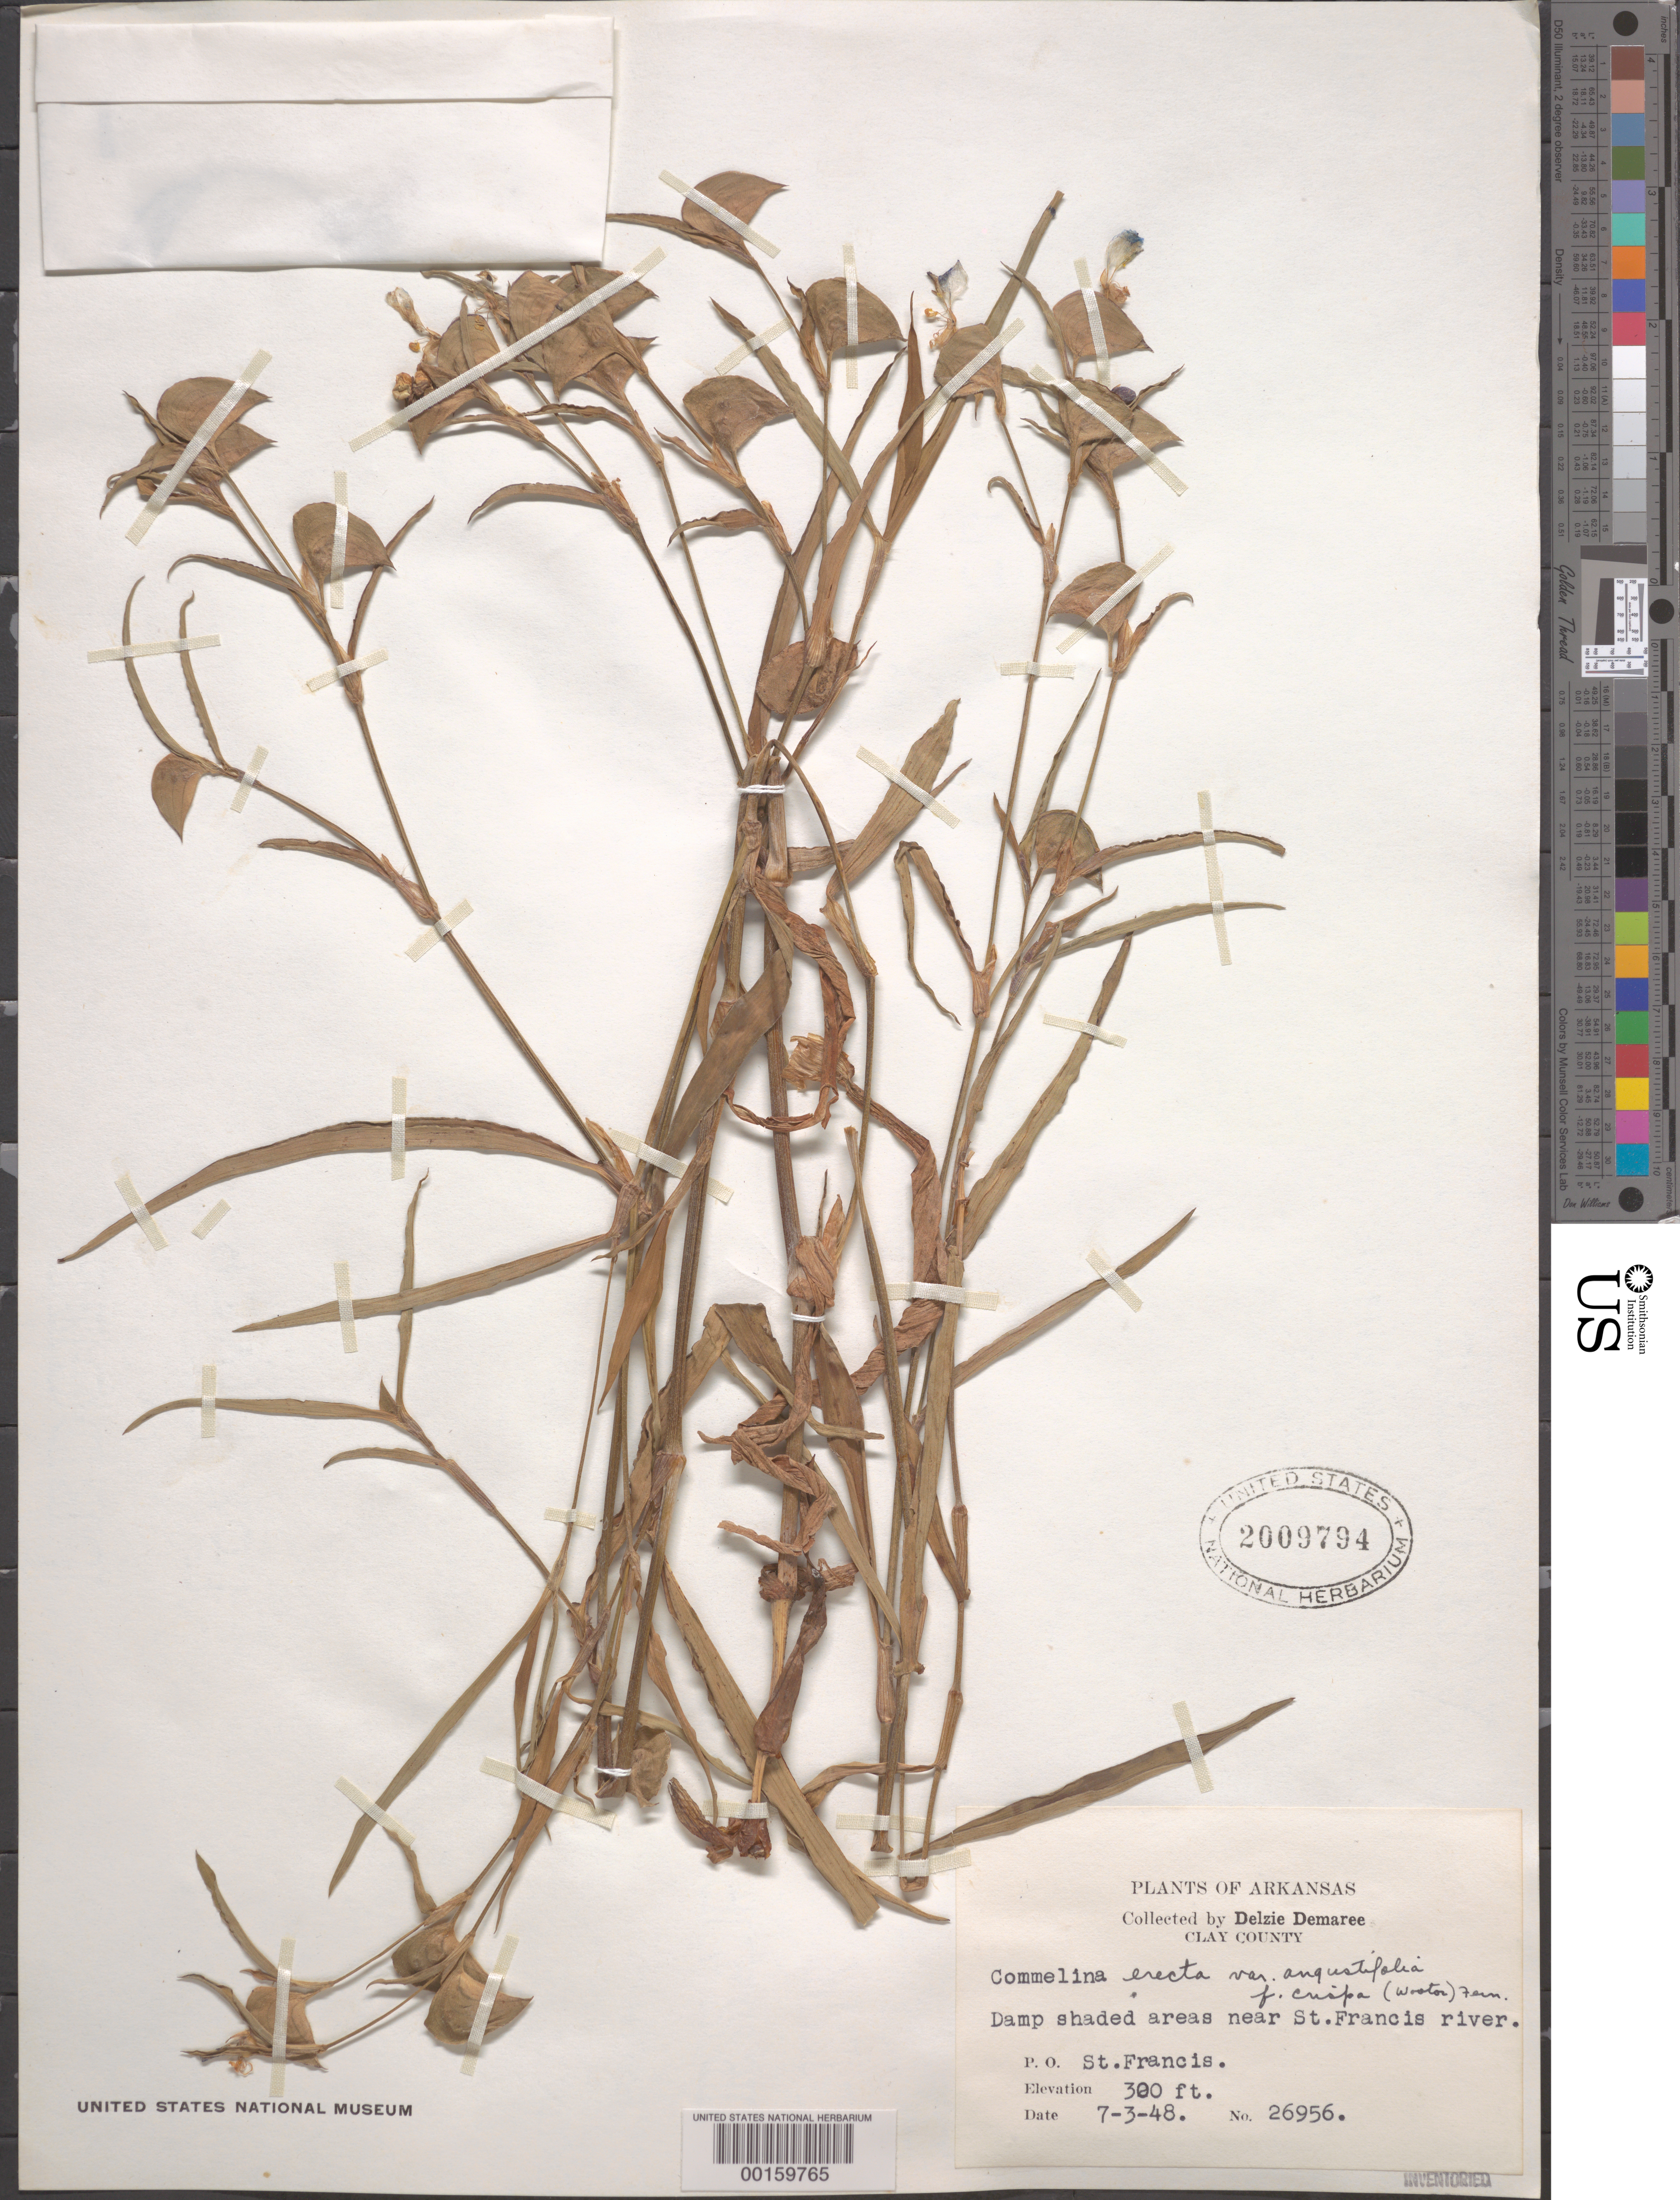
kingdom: Plantae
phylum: Tracheophyta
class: Liliopsida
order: Commelinales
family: Commelinaceae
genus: Commelina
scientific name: Commelina erecta var. angustifolia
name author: (Michx.) Fernald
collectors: D. Demaree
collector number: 26956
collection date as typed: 03 Jul 1948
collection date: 1948-07-03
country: United States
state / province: Arkansas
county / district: Clay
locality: Near st. francis river, st. franccis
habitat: Damp shaded areas near river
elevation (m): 92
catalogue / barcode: US 2009794